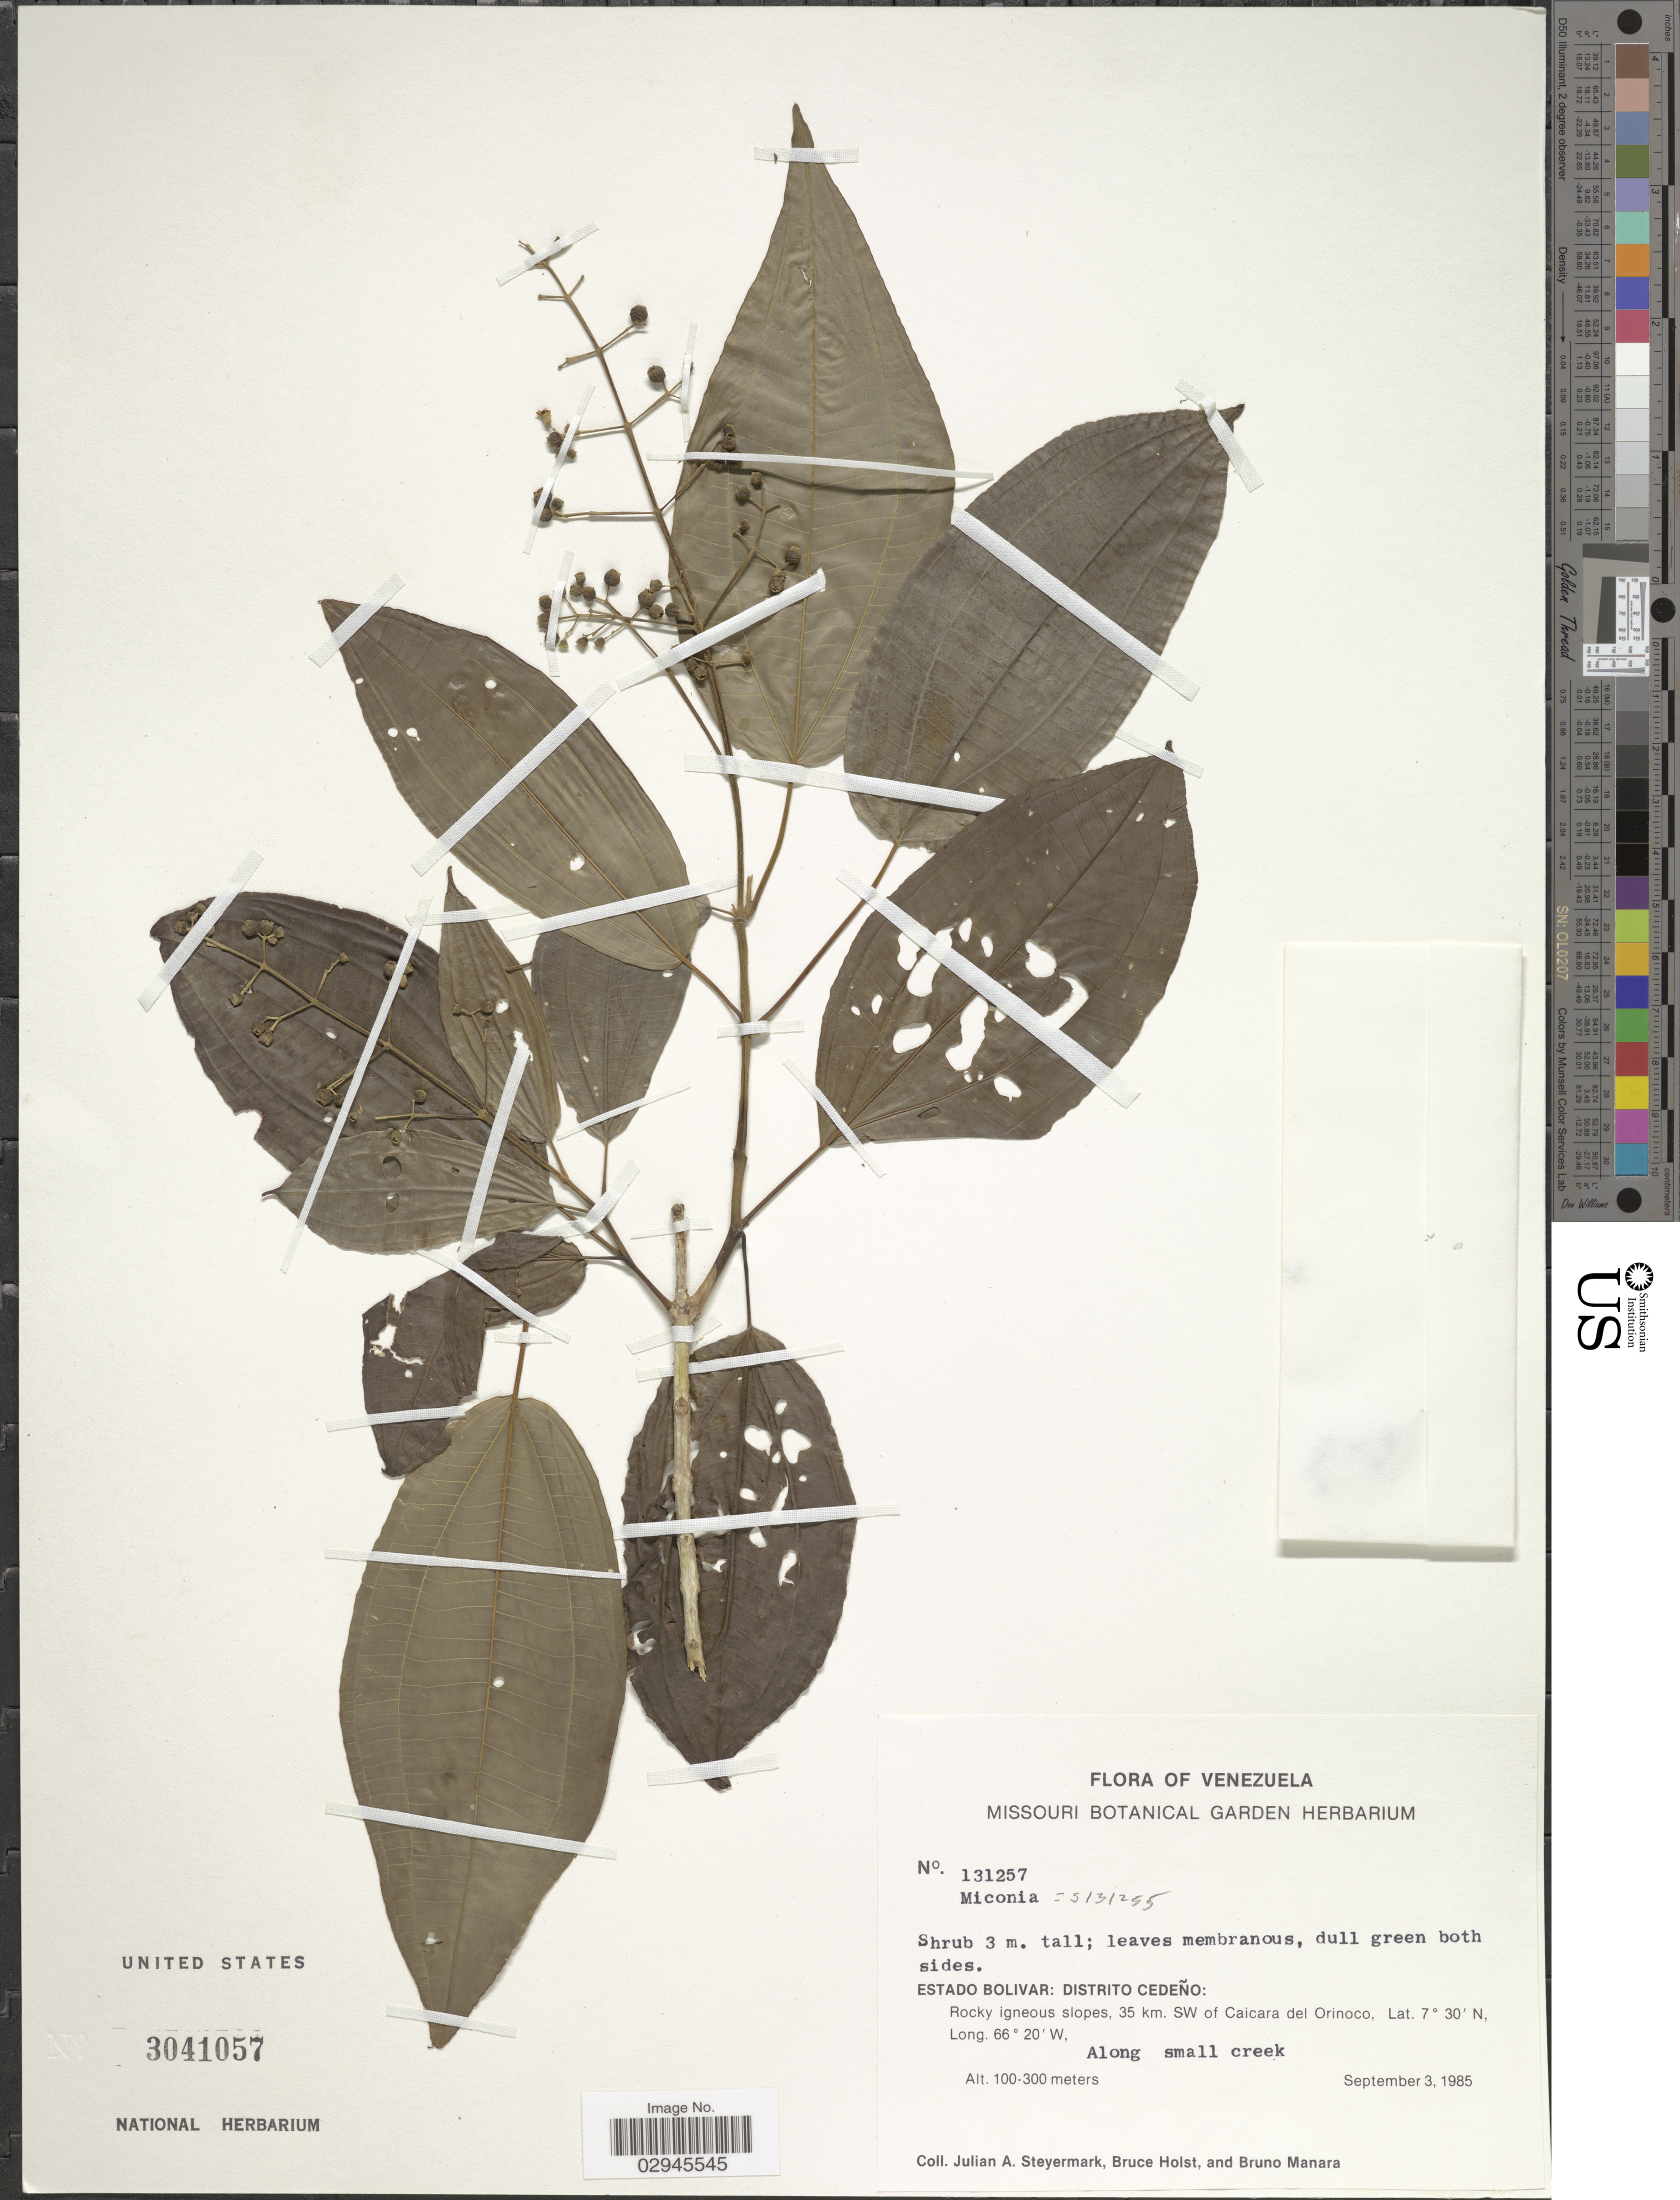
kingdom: Plantae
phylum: Tracheophyta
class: Magnoliopsida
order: Myrtales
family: Melastomataceae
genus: Miconia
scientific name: Miconia sp.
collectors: J. Steyermark, B. Holst & B. Manara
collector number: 131257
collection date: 1985-09-03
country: Venezuela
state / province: Bolivar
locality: Distrito Cedeño: 35 km. SW of Caicara del Orinoco.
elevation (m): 100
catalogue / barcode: US 3041057